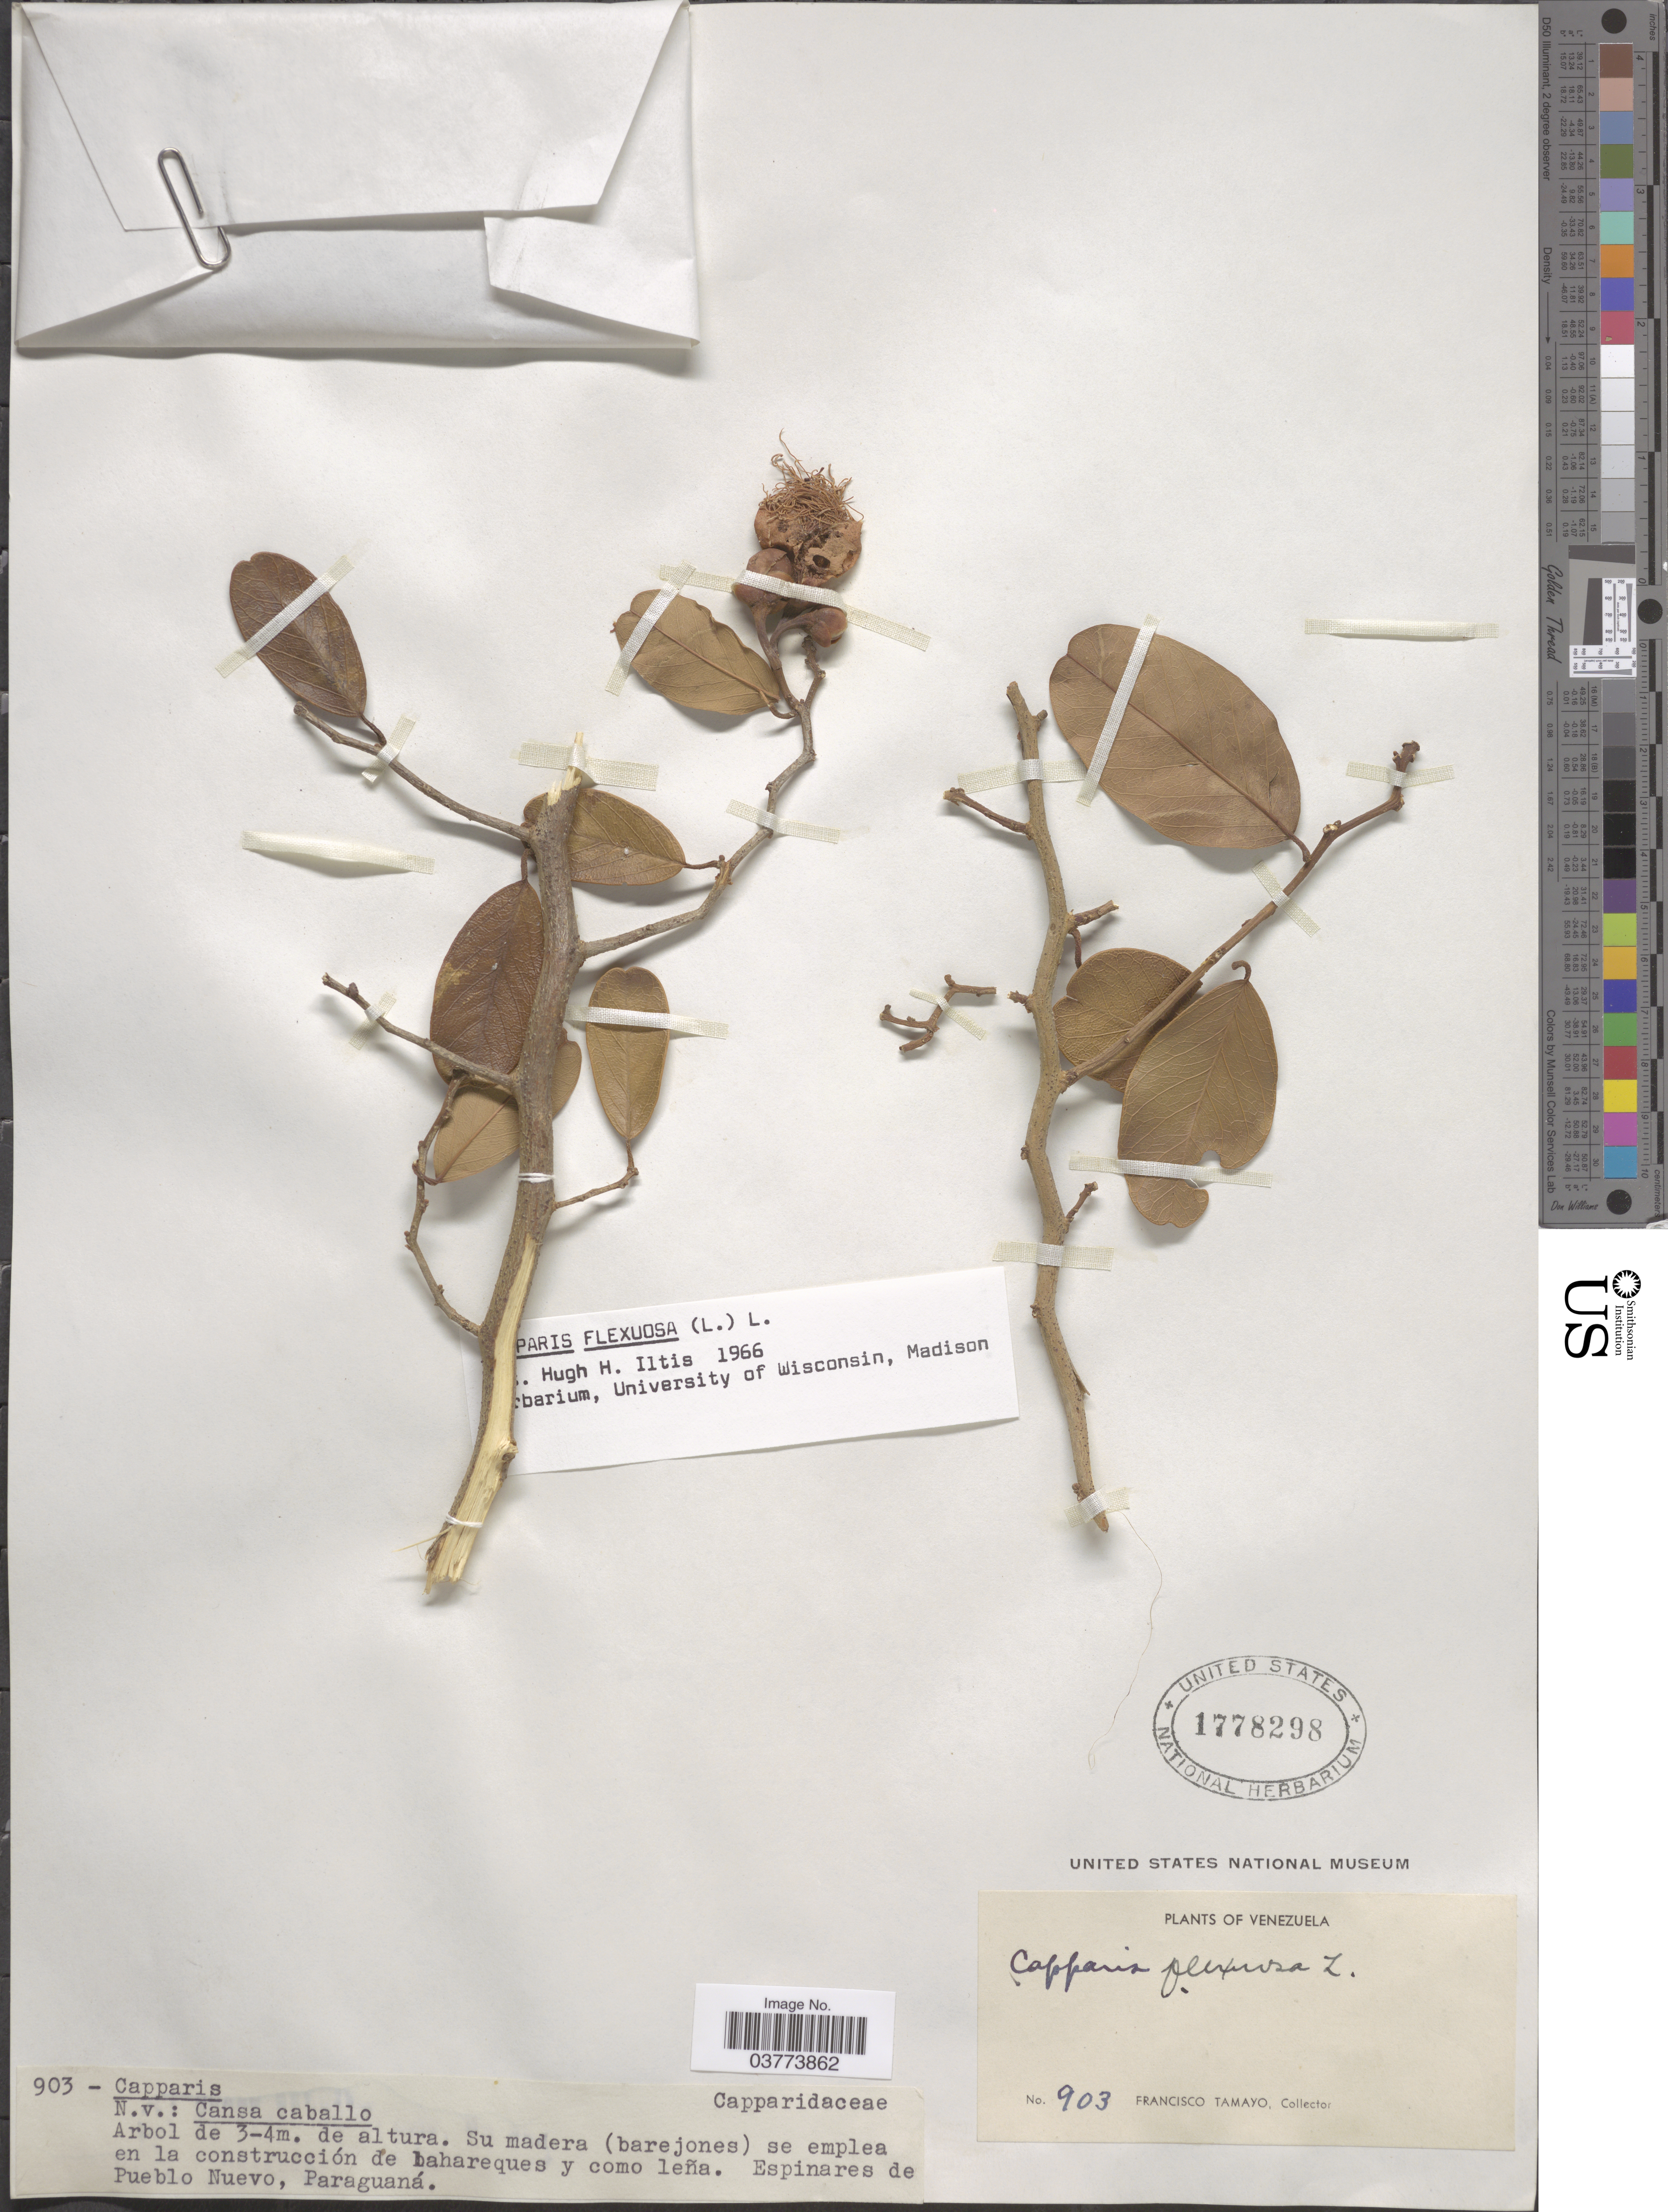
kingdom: Plantae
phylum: Tracheophyta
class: Magnoliopsida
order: Brassicales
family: Capparaceae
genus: Cynophalla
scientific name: Cynophalla flexuosa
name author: (L.) J. Presl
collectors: F. Tamayo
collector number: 903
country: Venezuela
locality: Espinares de Pueblo Nuevo, Paraguaná.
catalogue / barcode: US 1778298